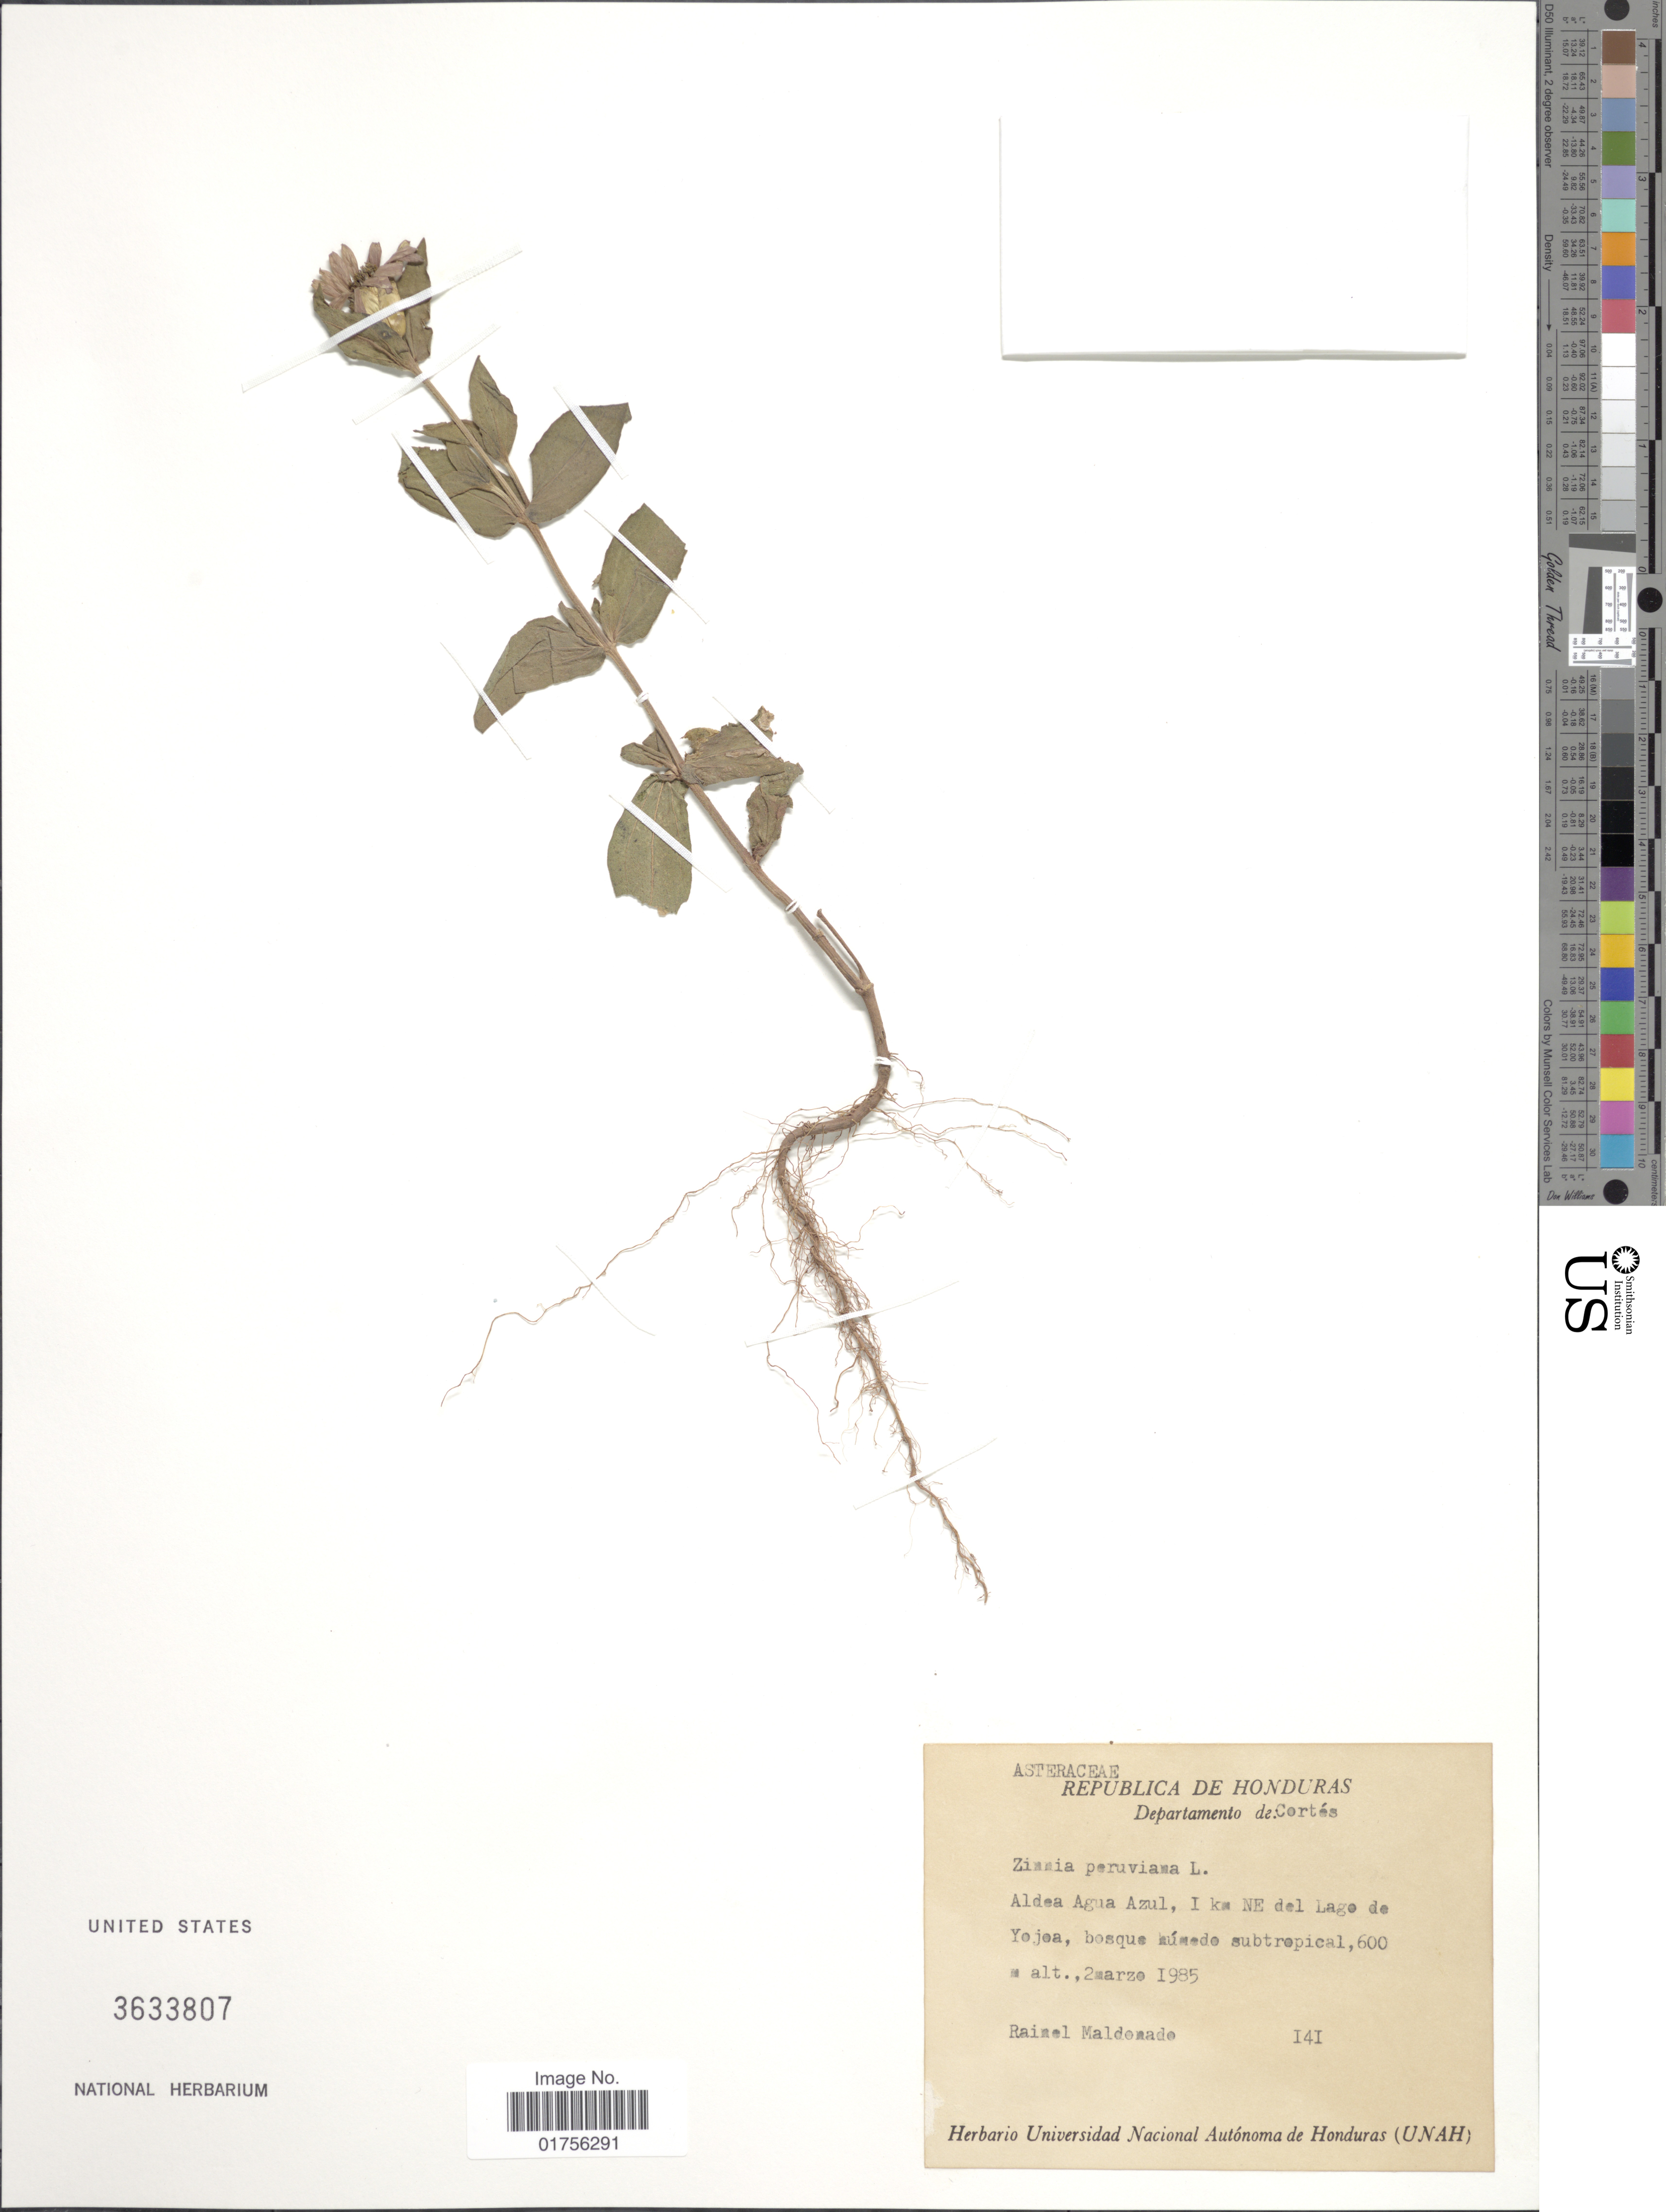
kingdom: Plantae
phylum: Tracheophyta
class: Magnoliopsida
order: Asterales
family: Asteraceae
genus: Zinnia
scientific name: Zinnia peruviana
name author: (L.) L.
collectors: R. Maldonado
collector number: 141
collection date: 1985-03-02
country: Honduras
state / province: Cortés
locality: Departamento de: Cortes, Aldea Agua Azul, 1 km NE del Lago de Yojoa, bosque humedo subtropical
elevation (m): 600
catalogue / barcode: US 3633807